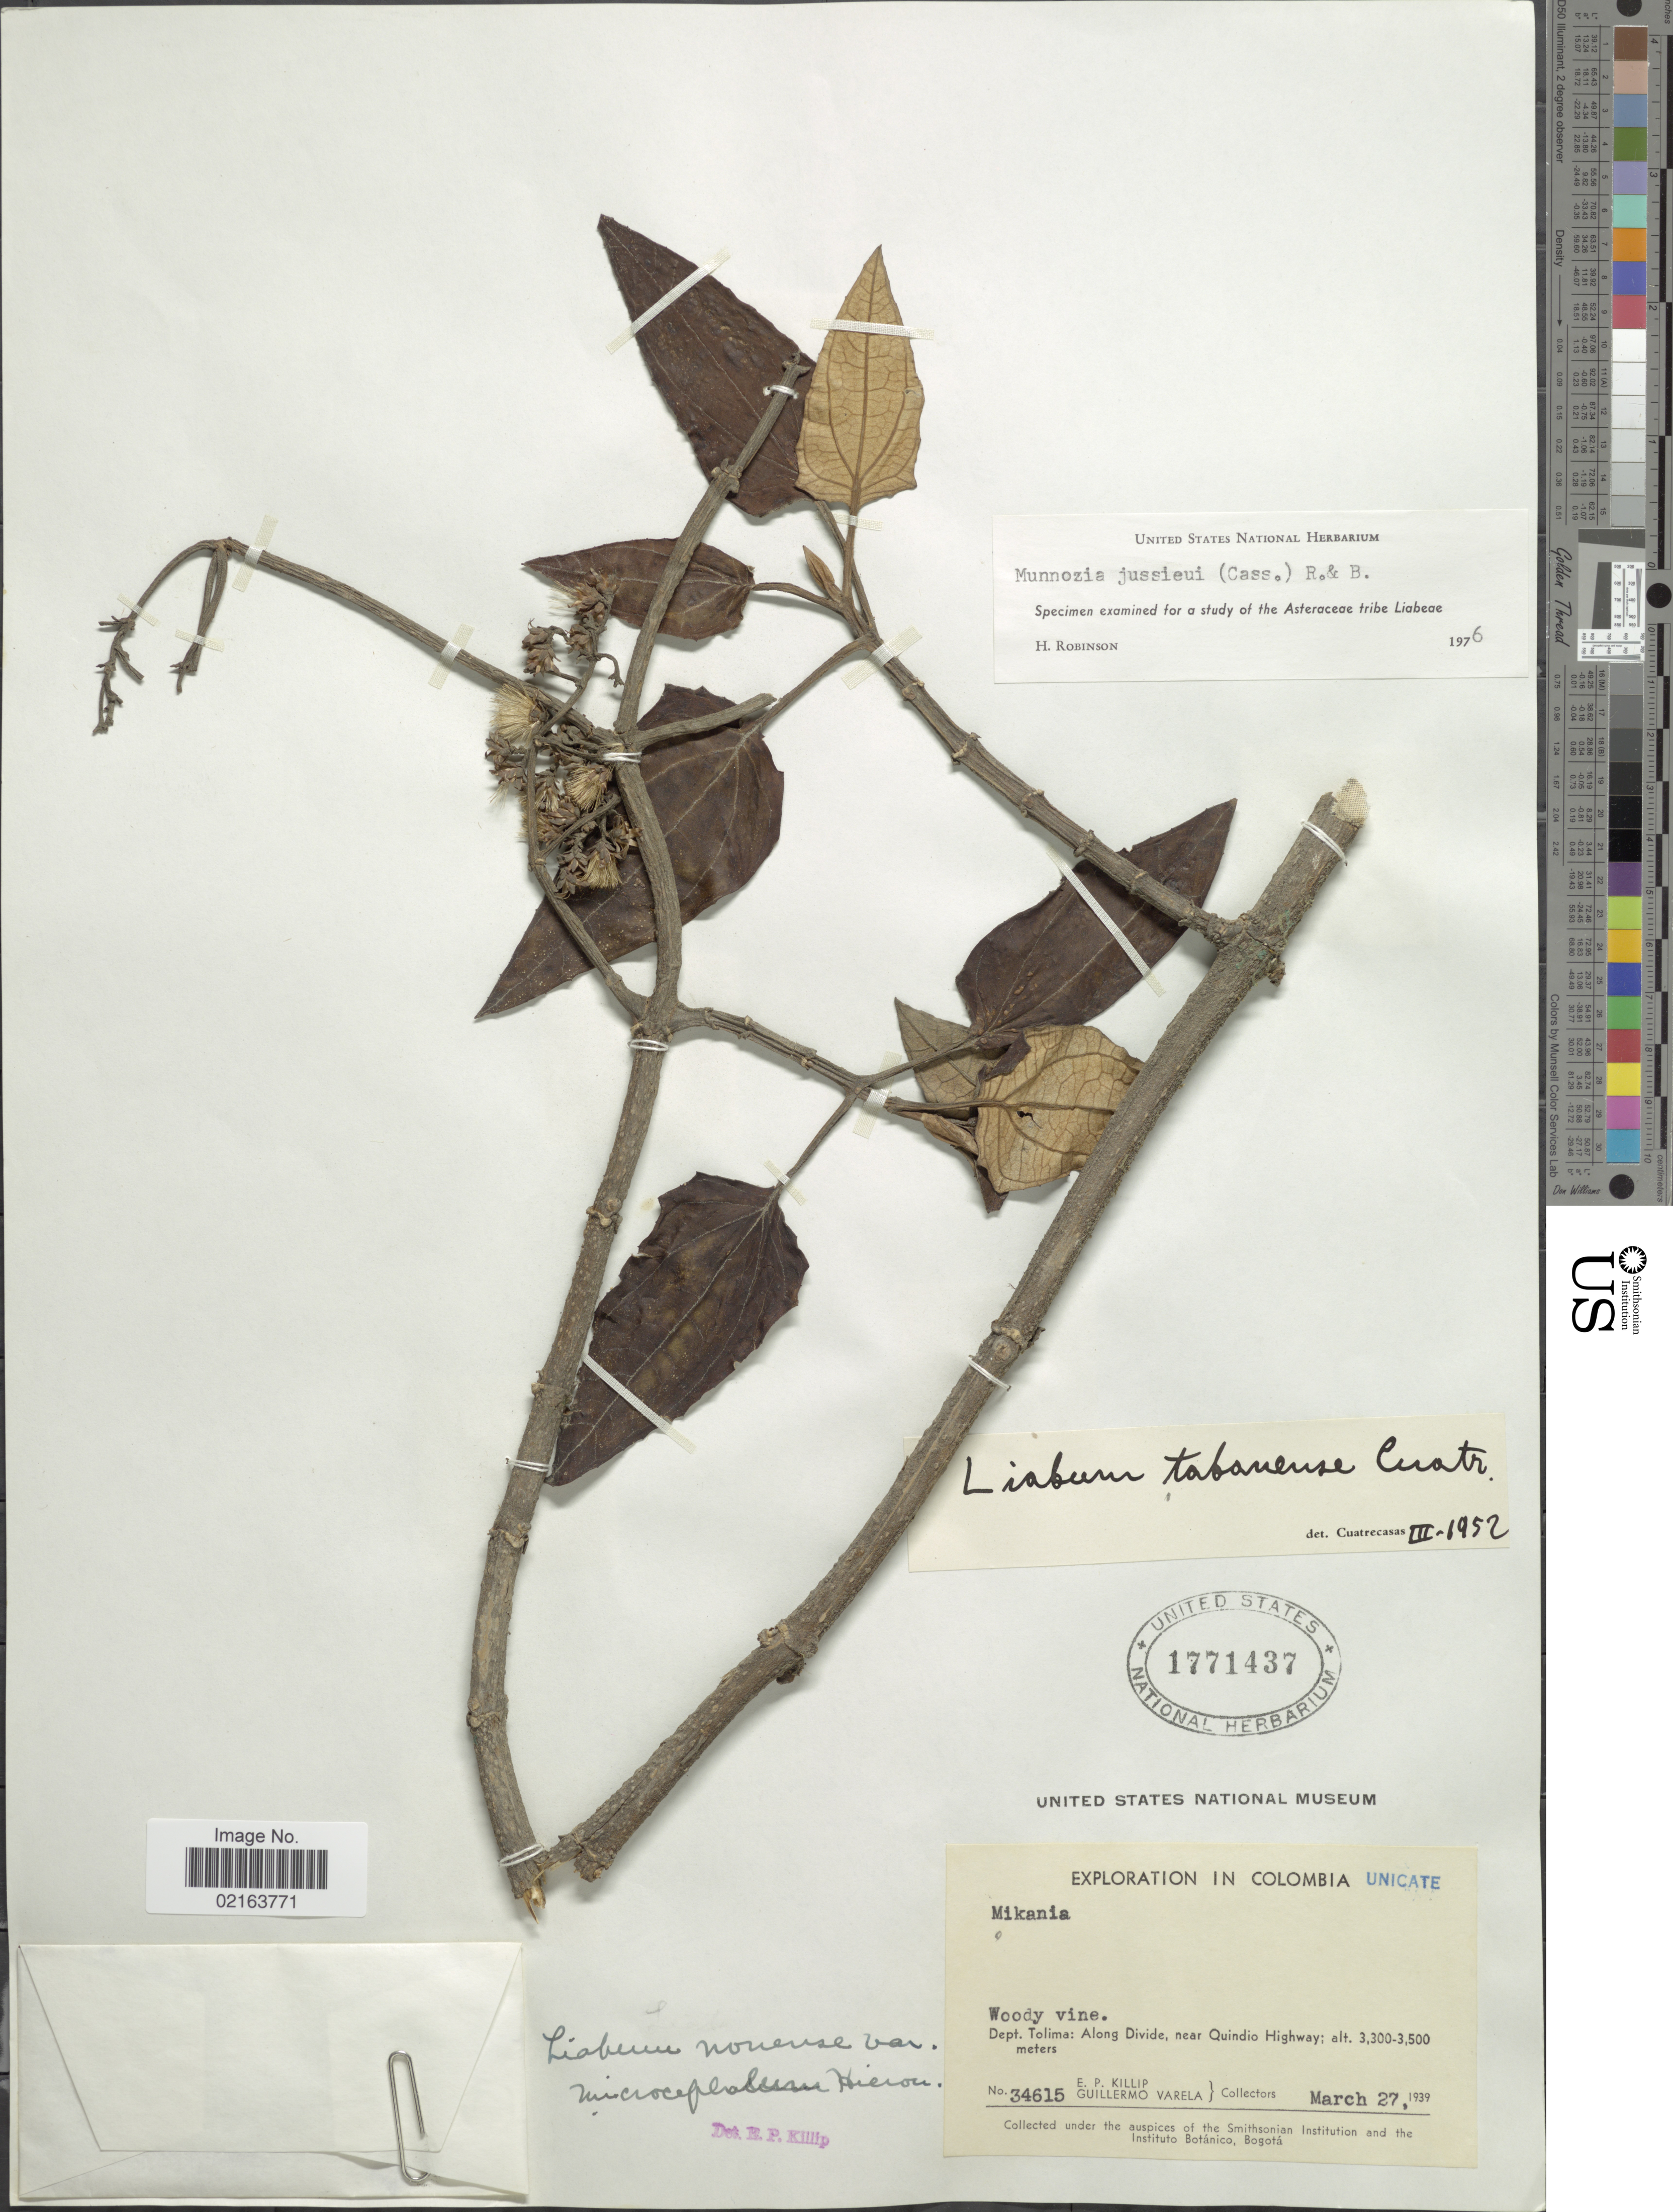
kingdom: Plantae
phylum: Tracheophyta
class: Magnoliopsida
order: Asterales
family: Asteraceae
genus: Munnozia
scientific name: Munnozia jussieui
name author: (Cass.) H. Rob. & Brettell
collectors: E. P. Killip & G. Varela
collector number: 34615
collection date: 1939-03-27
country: Colombia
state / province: Tolima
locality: Dept. Tolima: Along Divide, near Quindio Highway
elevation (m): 3300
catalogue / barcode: US 1771437